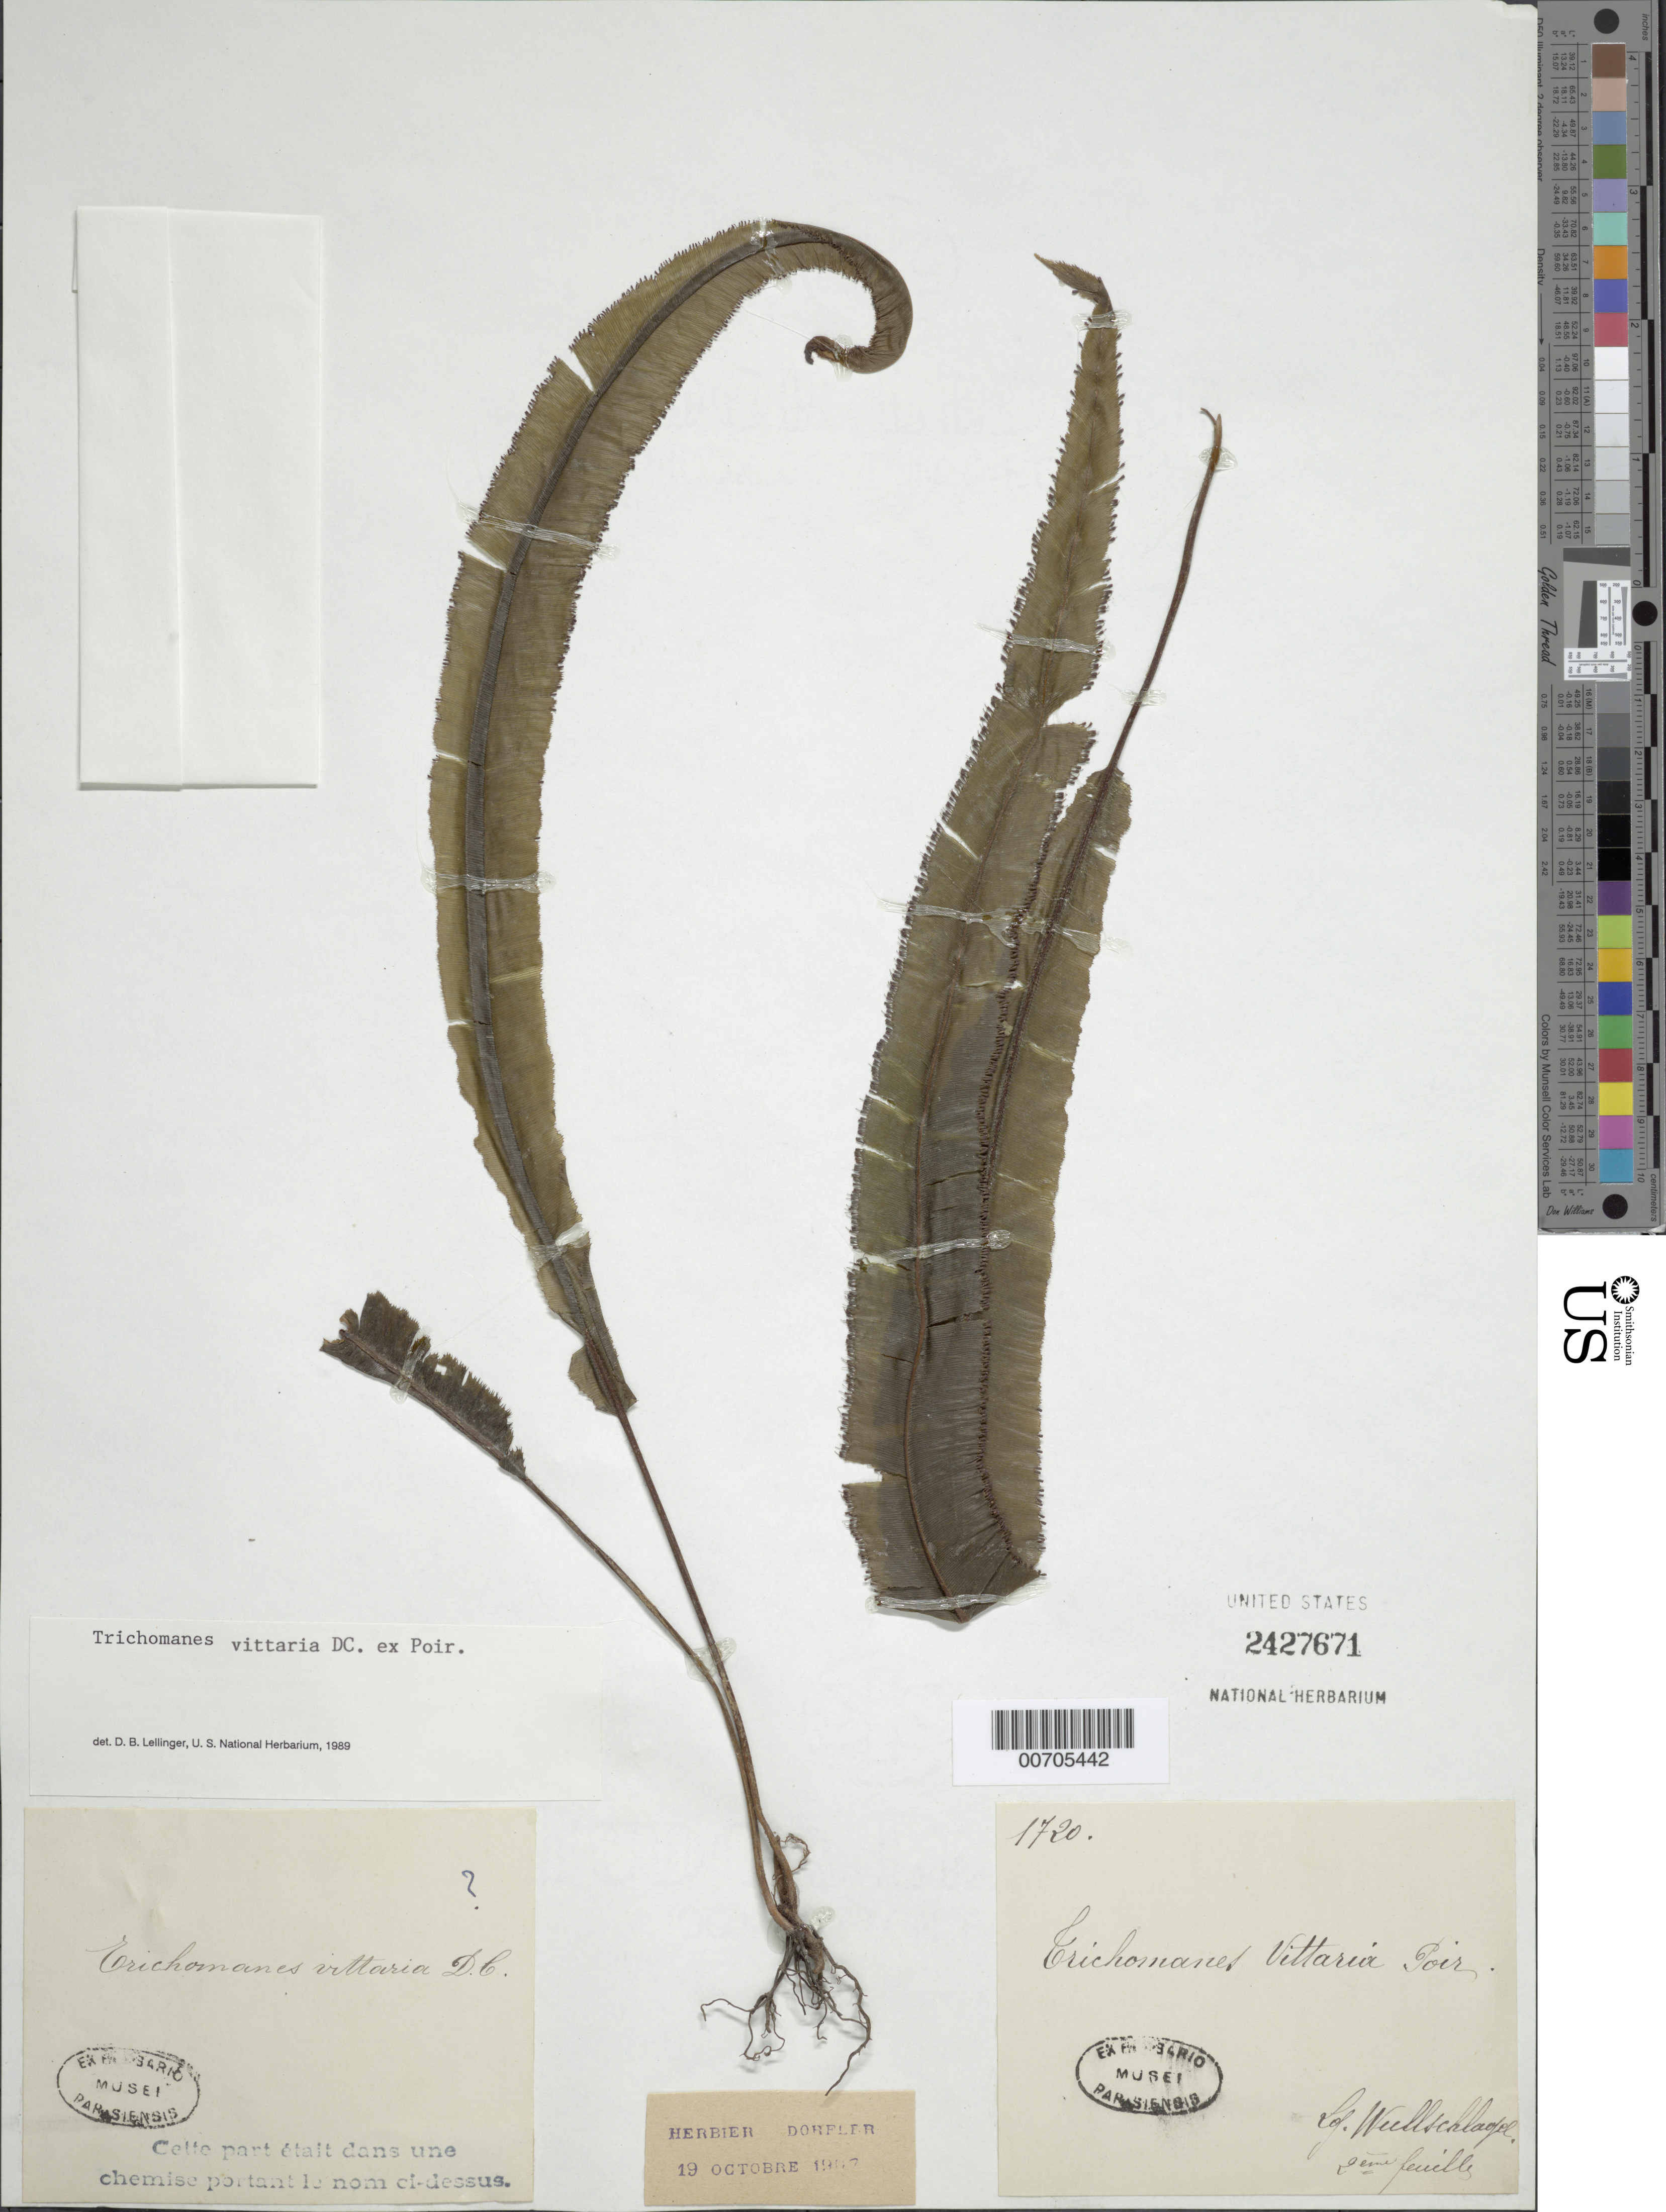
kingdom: Plantae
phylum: Tracheophyta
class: Polypodiopsida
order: Hymenophyllales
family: Hymenophyllaceae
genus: Trichomanes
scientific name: Trichomanes vittaria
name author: DC. ex Poir.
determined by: Lellinger, David B., (BOT), Smithsonian Institution - National Museum of Natural History (UNITED STATES)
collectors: H. Wullschlägel & A. H. R. Grisebach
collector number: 1720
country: Suriname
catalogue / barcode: US 2427671